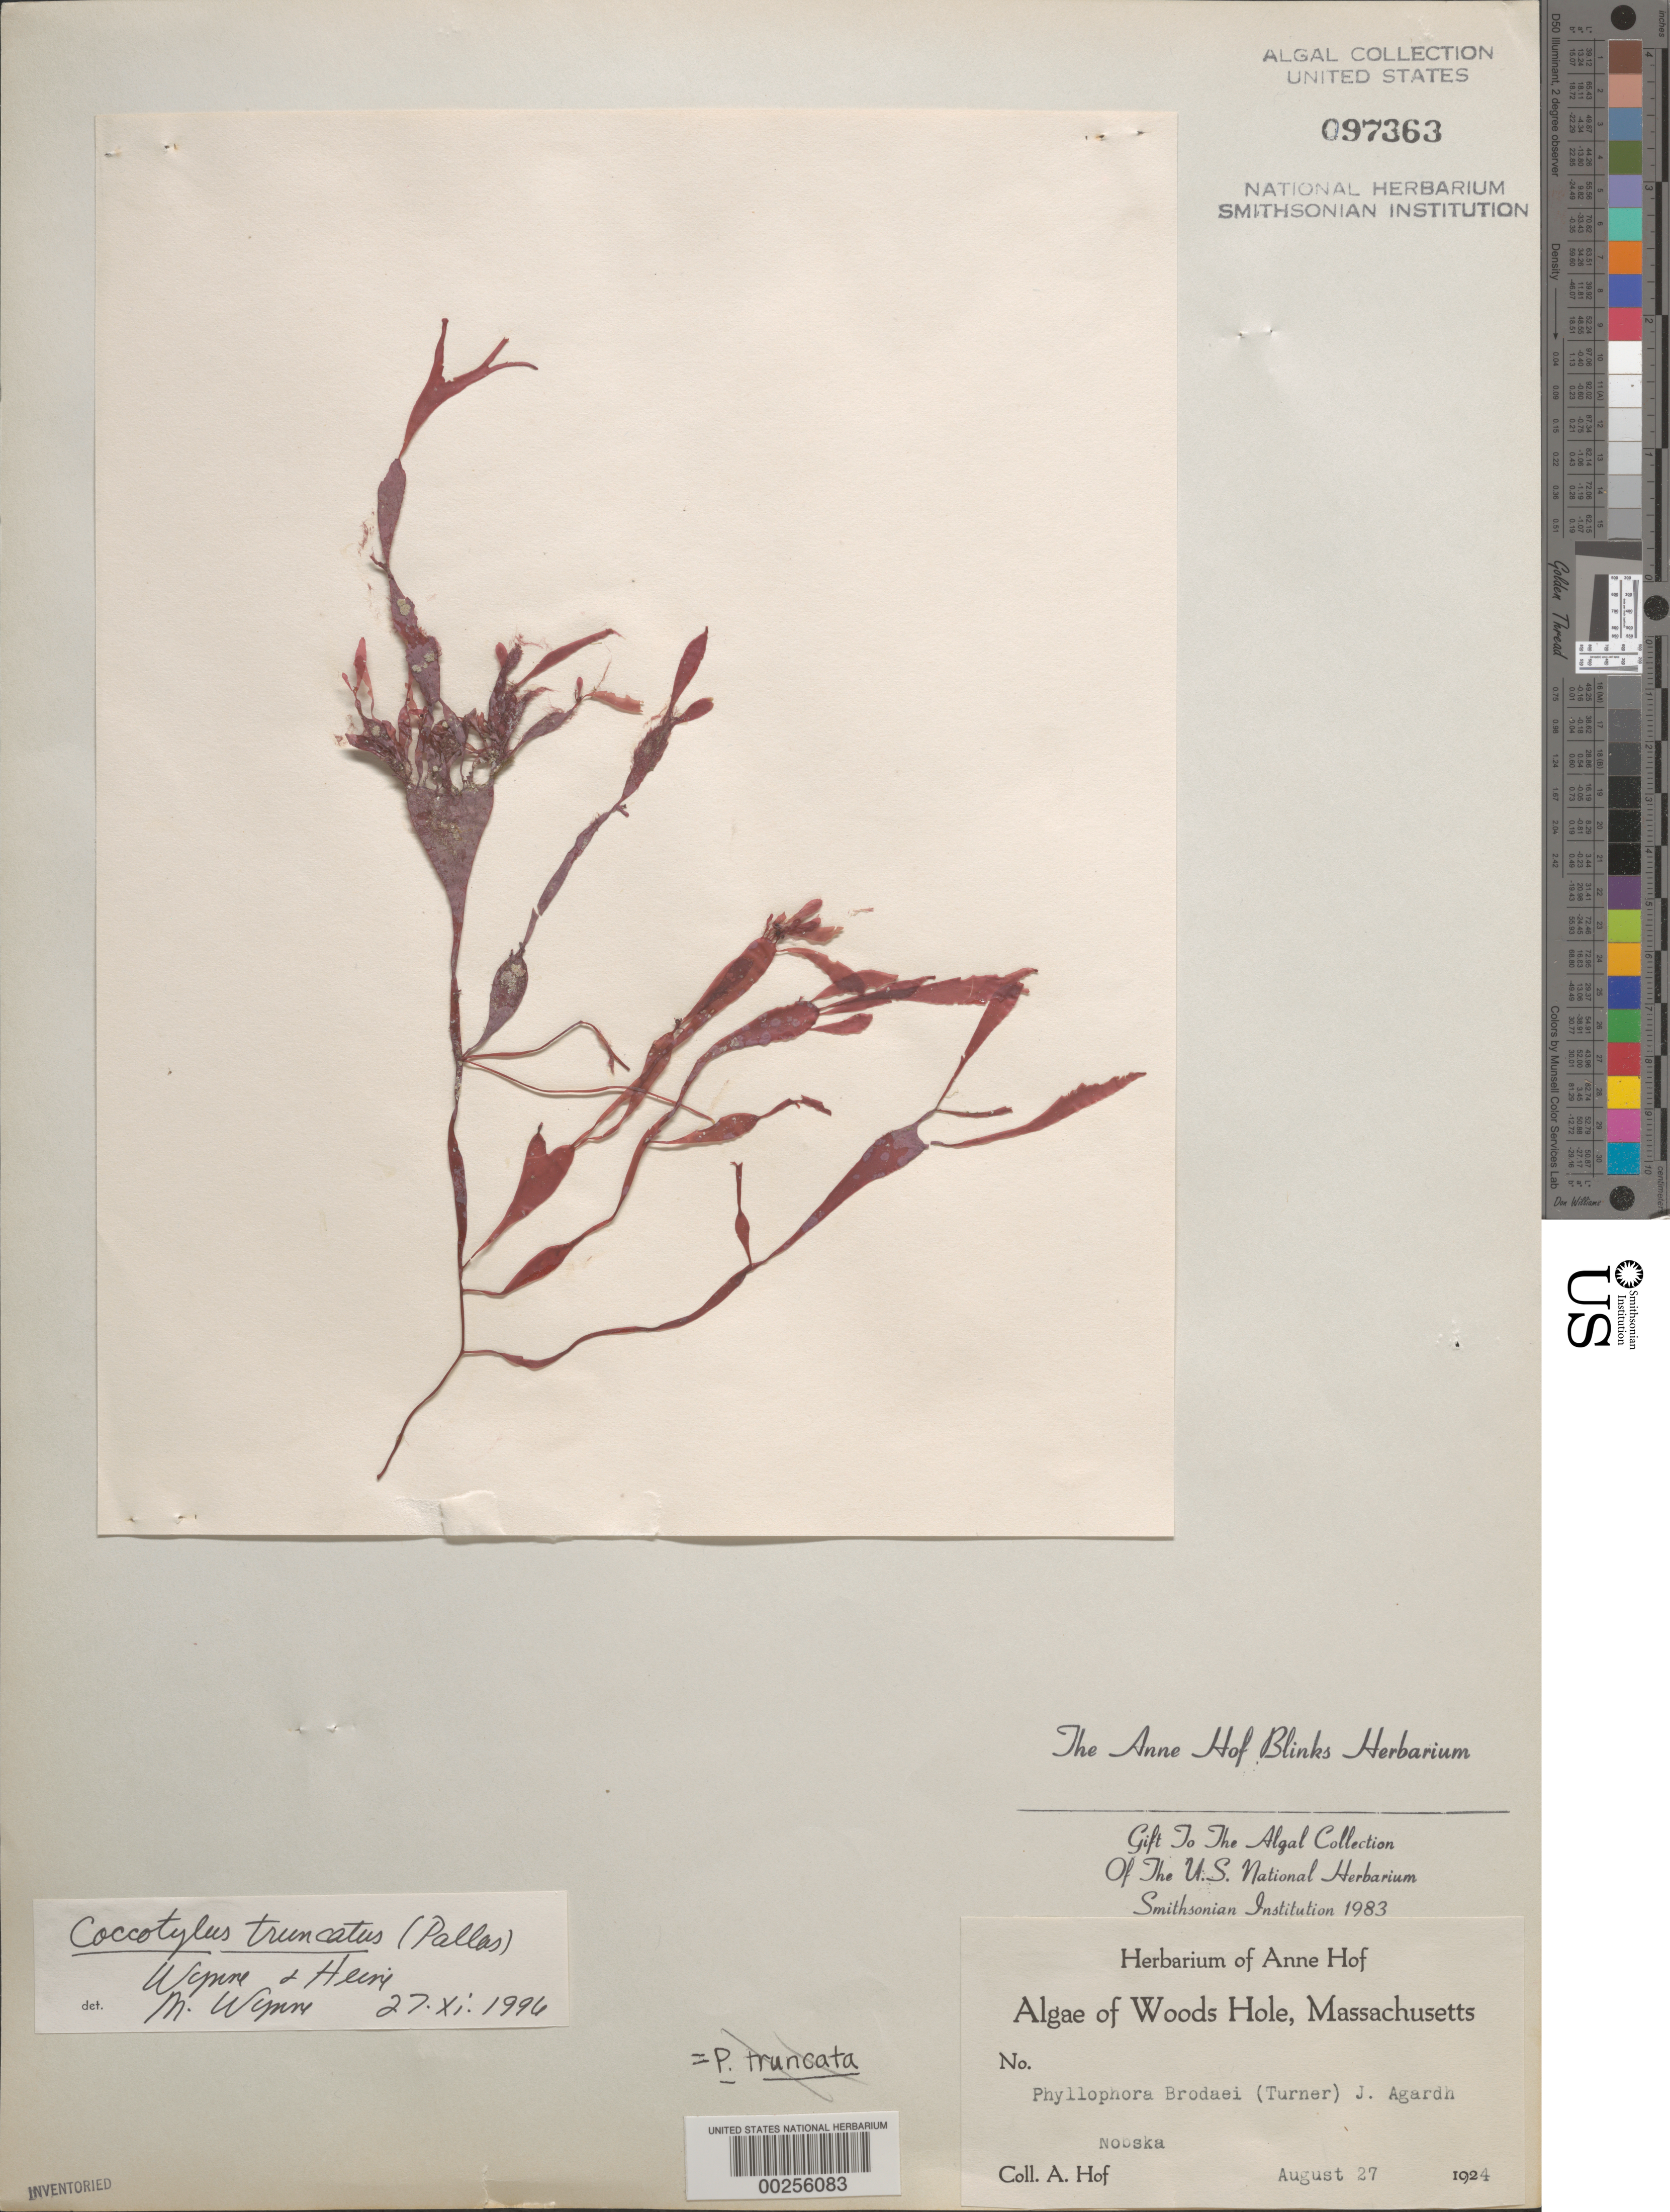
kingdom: Plantae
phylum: Rhodophyta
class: Florideophyceae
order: Gigartinales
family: Phyllophoraceae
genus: Coccotylus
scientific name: Coccotylus truncatus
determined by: Wynne, M. J.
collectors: A. Blinks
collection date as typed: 27 Aug 1924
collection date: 1924-08-27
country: United States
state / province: Massachusetts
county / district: Barnstable County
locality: Nobska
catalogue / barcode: US 97363